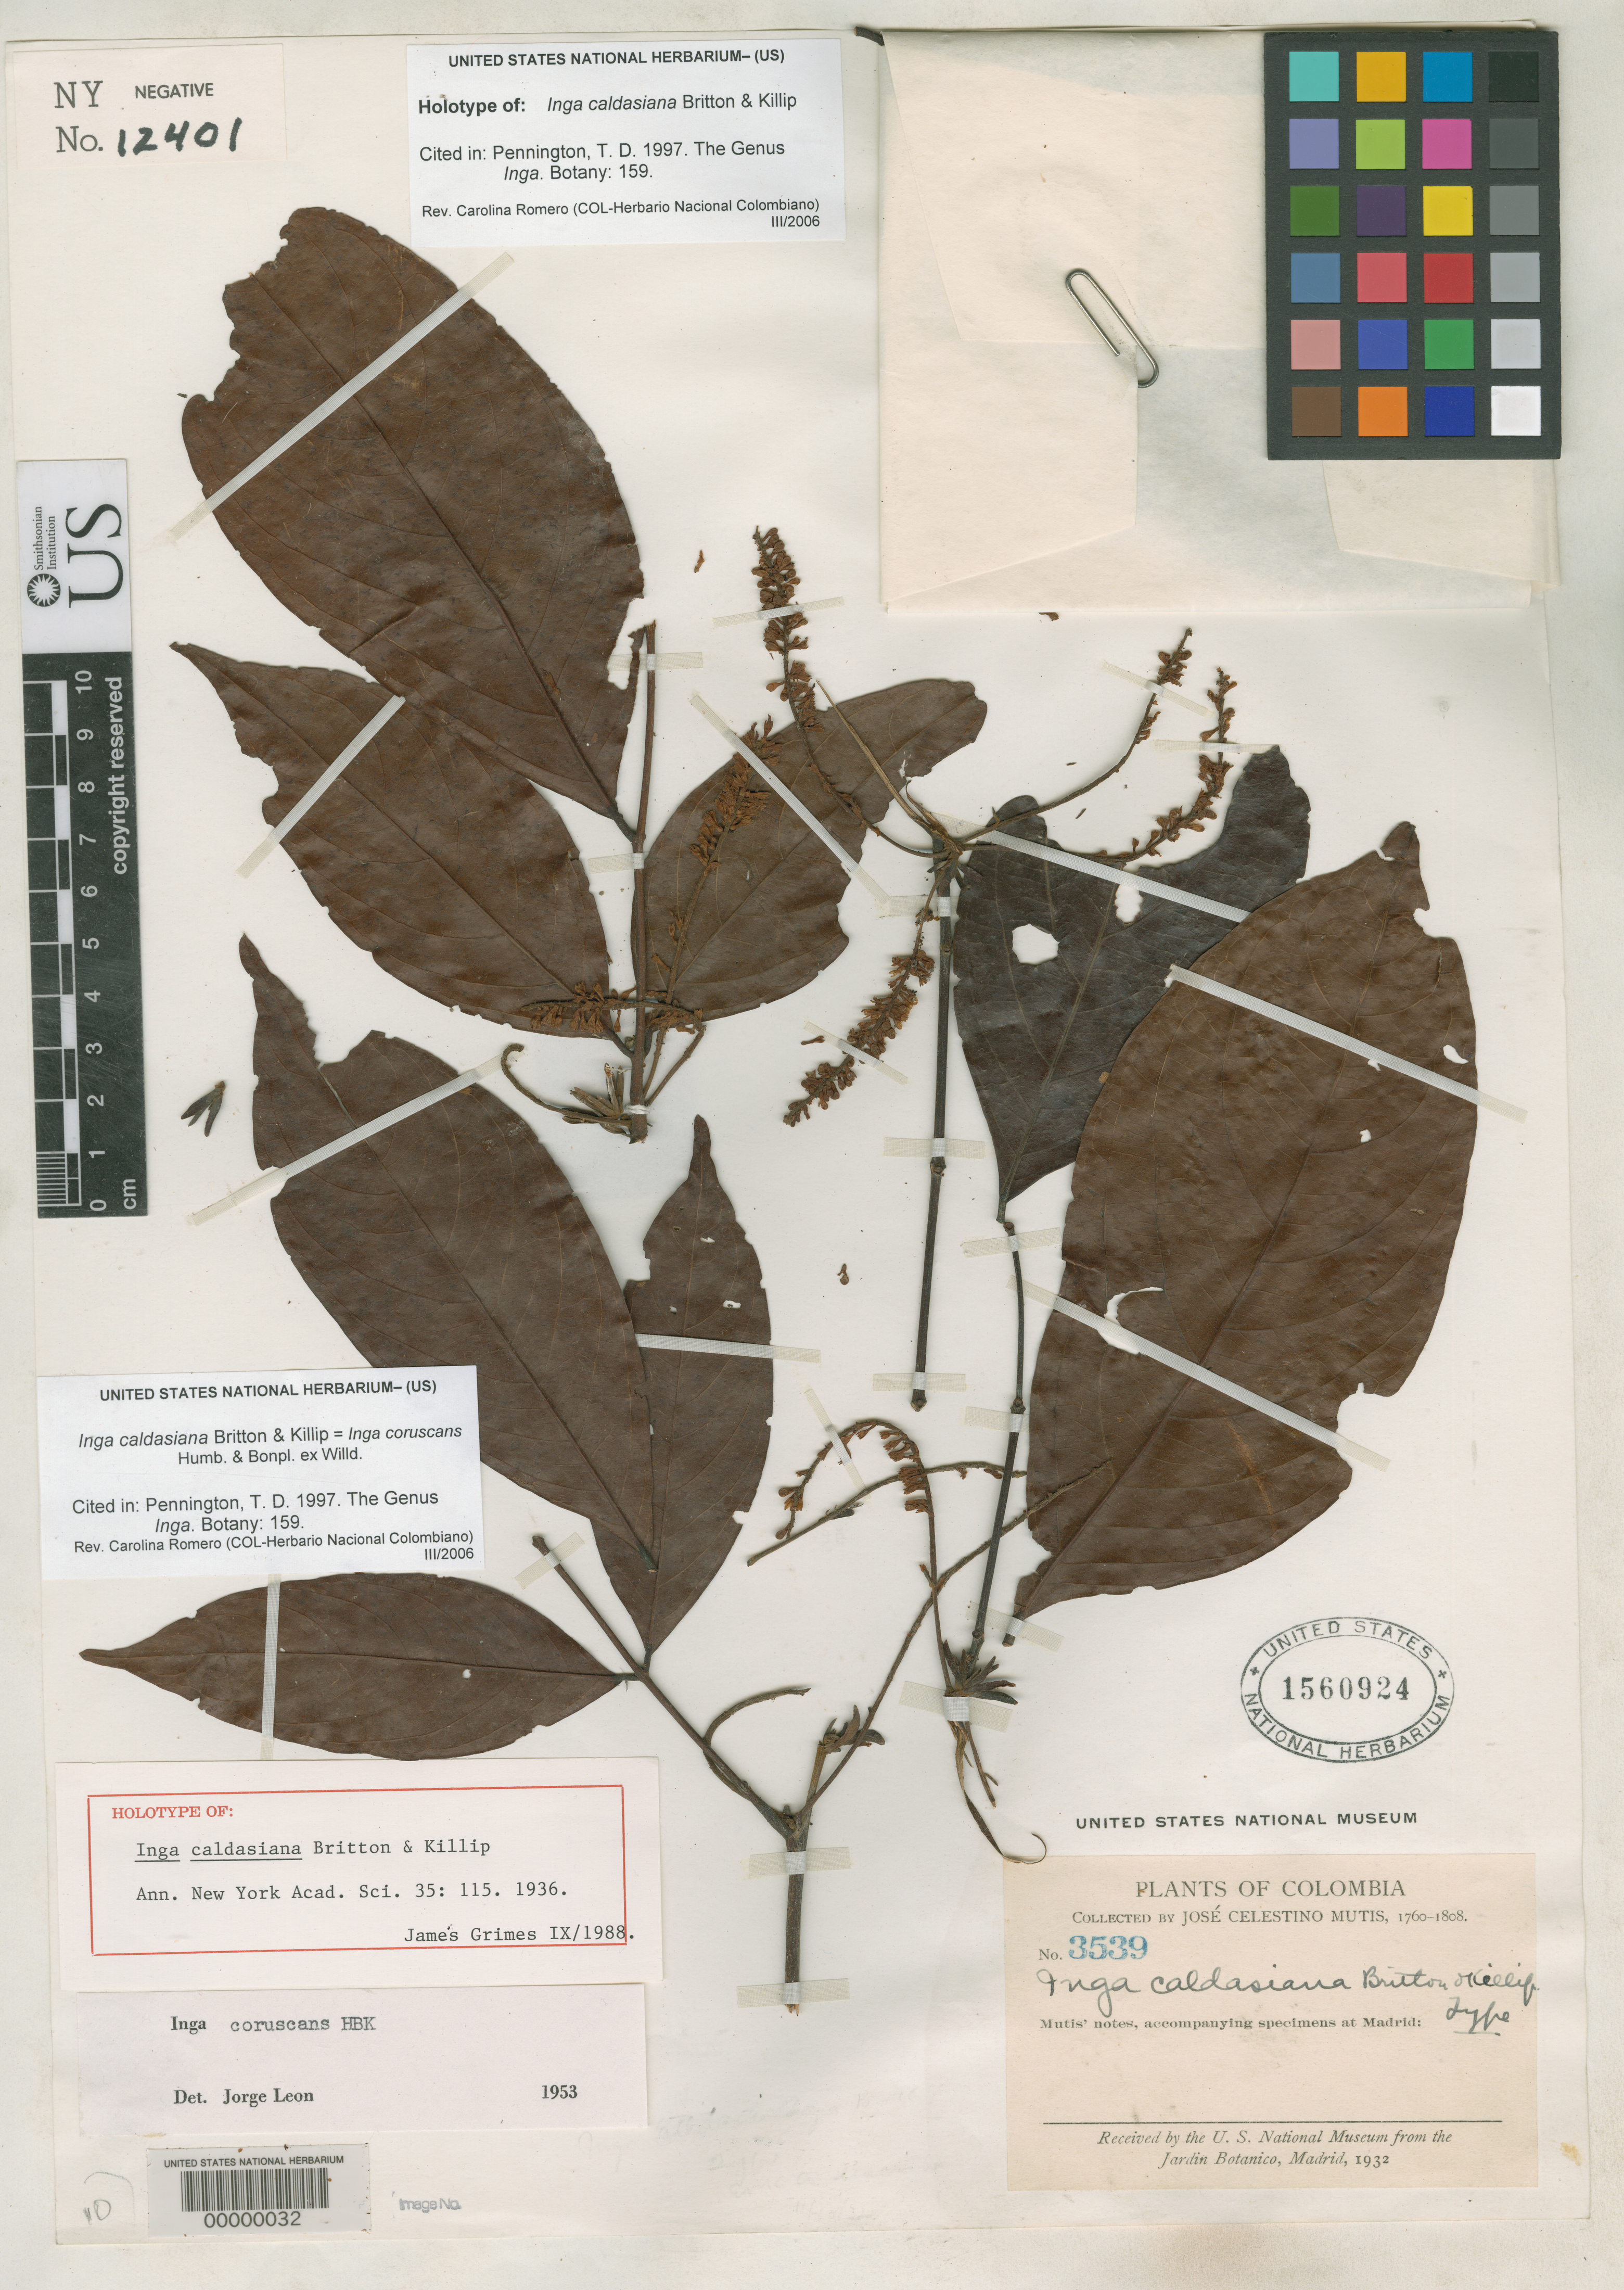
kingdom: Plantae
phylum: Tracheophyta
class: Magnoliopsida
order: Fabales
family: Fabaceae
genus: Inga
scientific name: Inga caldasiana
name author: Britton & Killip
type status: Holotype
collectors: J. C. B. Mutis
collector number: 3539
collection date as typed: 1760 to -- --- 1808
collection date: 1760/1808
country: Colombia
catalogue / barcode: US 1560924